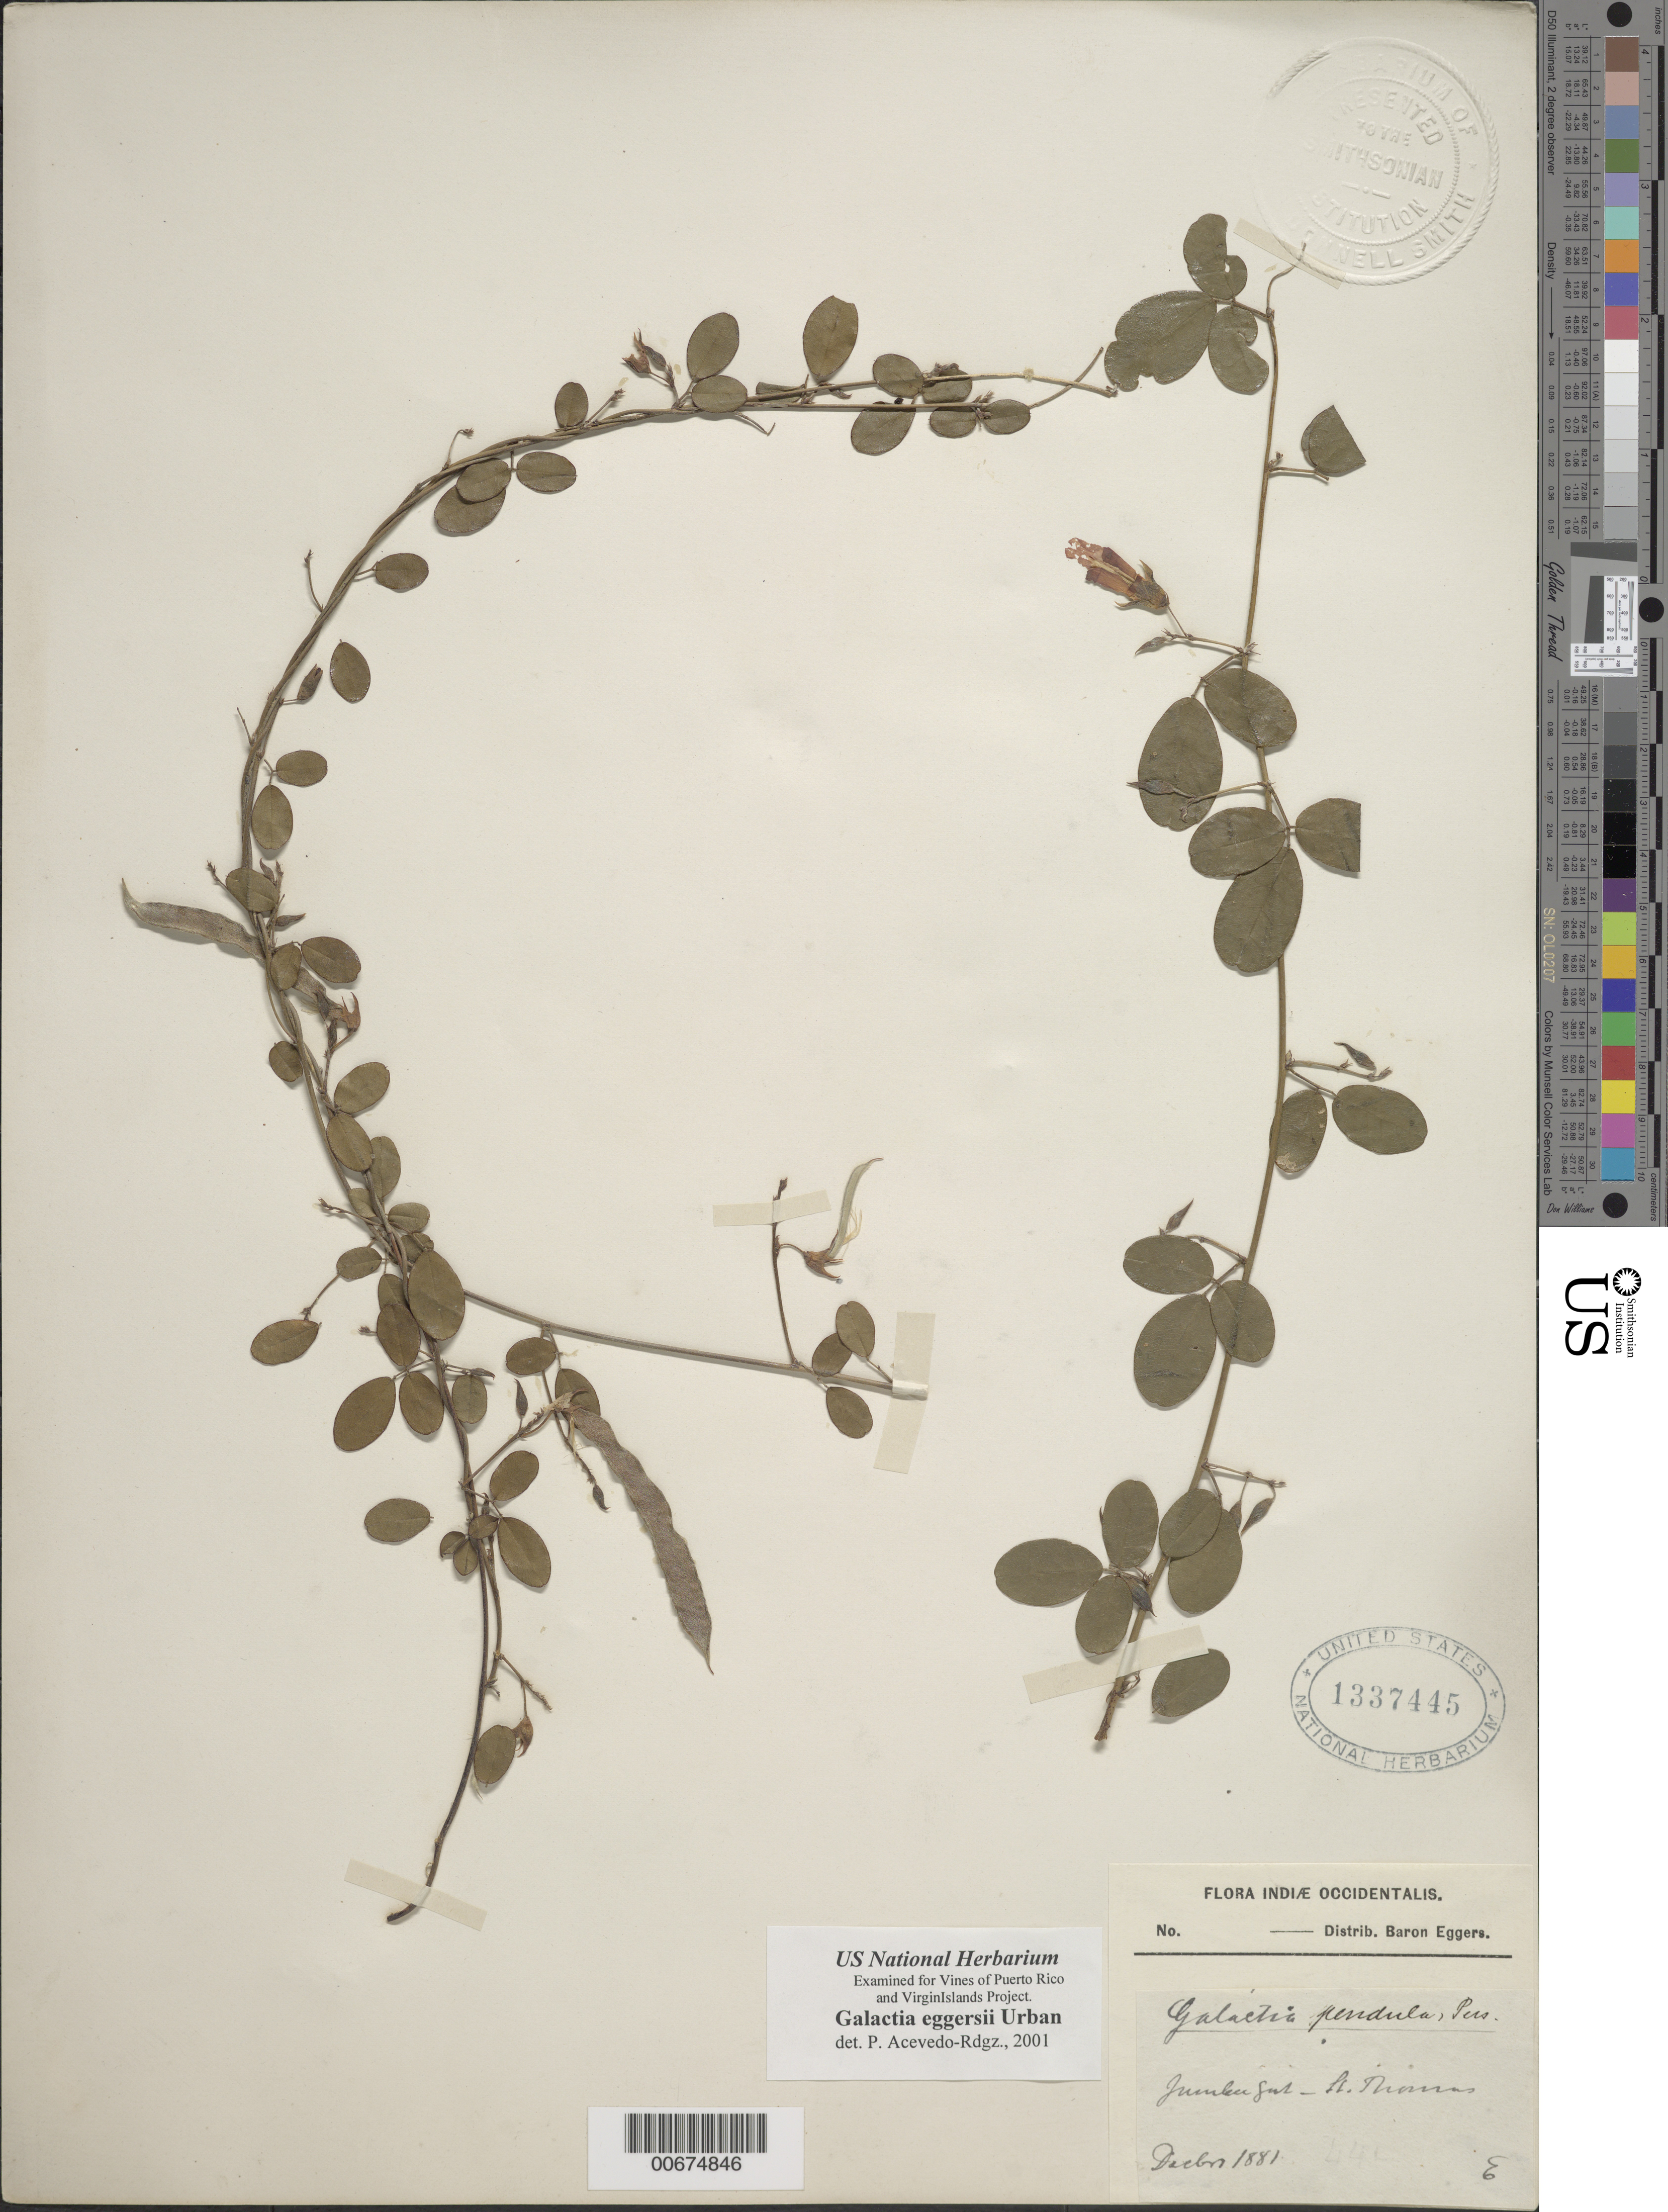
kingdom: Plantae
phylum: Tracheophyta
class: Magnoliopsida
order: Fabales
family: Fabaceae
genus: Galactia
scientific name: Galactia eggersii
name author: Urb.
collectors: H. F. A. von Eggers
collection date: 1881-12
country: U.S. Virgin Islands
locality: Indiae Occidentalis, Jumbee Gut, St. Thomas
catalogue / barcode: US 1337445